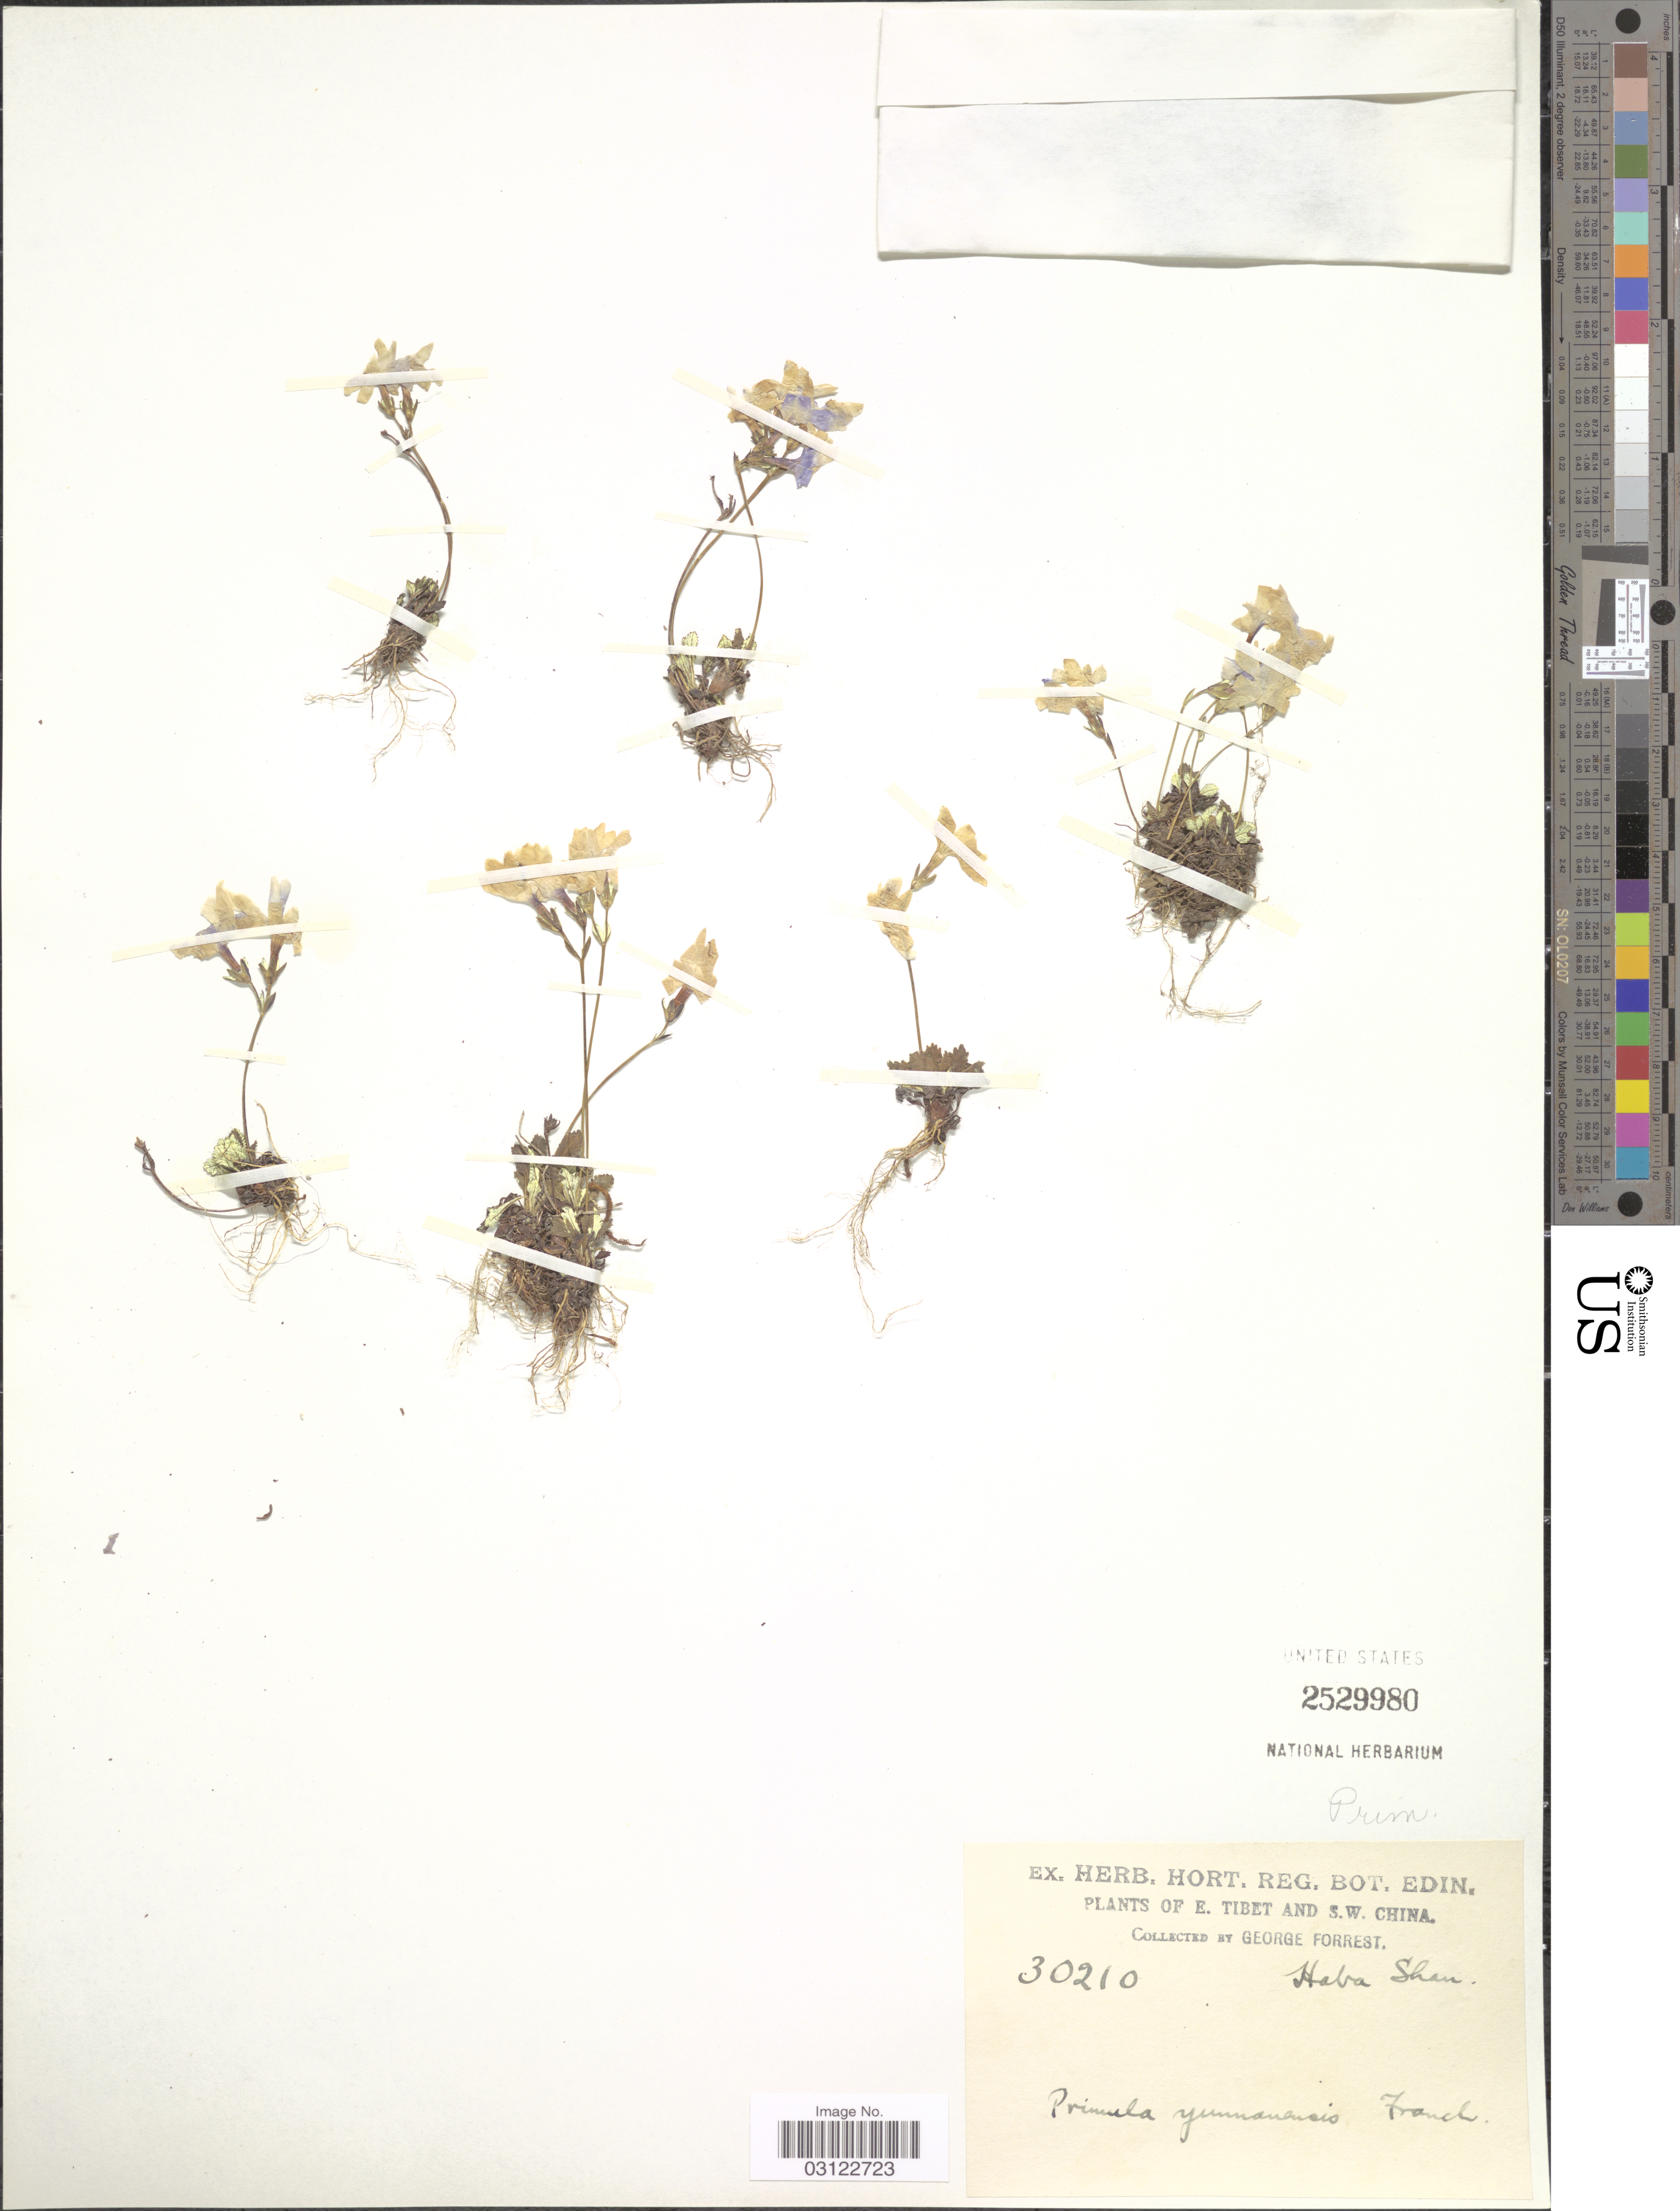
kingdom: Plantae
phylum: Tracheophyta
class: Magnoliopsida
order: Ericales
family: Primulaceae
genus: Primula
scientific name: Primula yunnanensis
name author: Franch.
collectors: G. Forrest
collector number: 30210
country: China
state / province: Xizang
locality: E. Tibet and S.W. China. Haba Shan.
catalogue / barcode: US 2529980